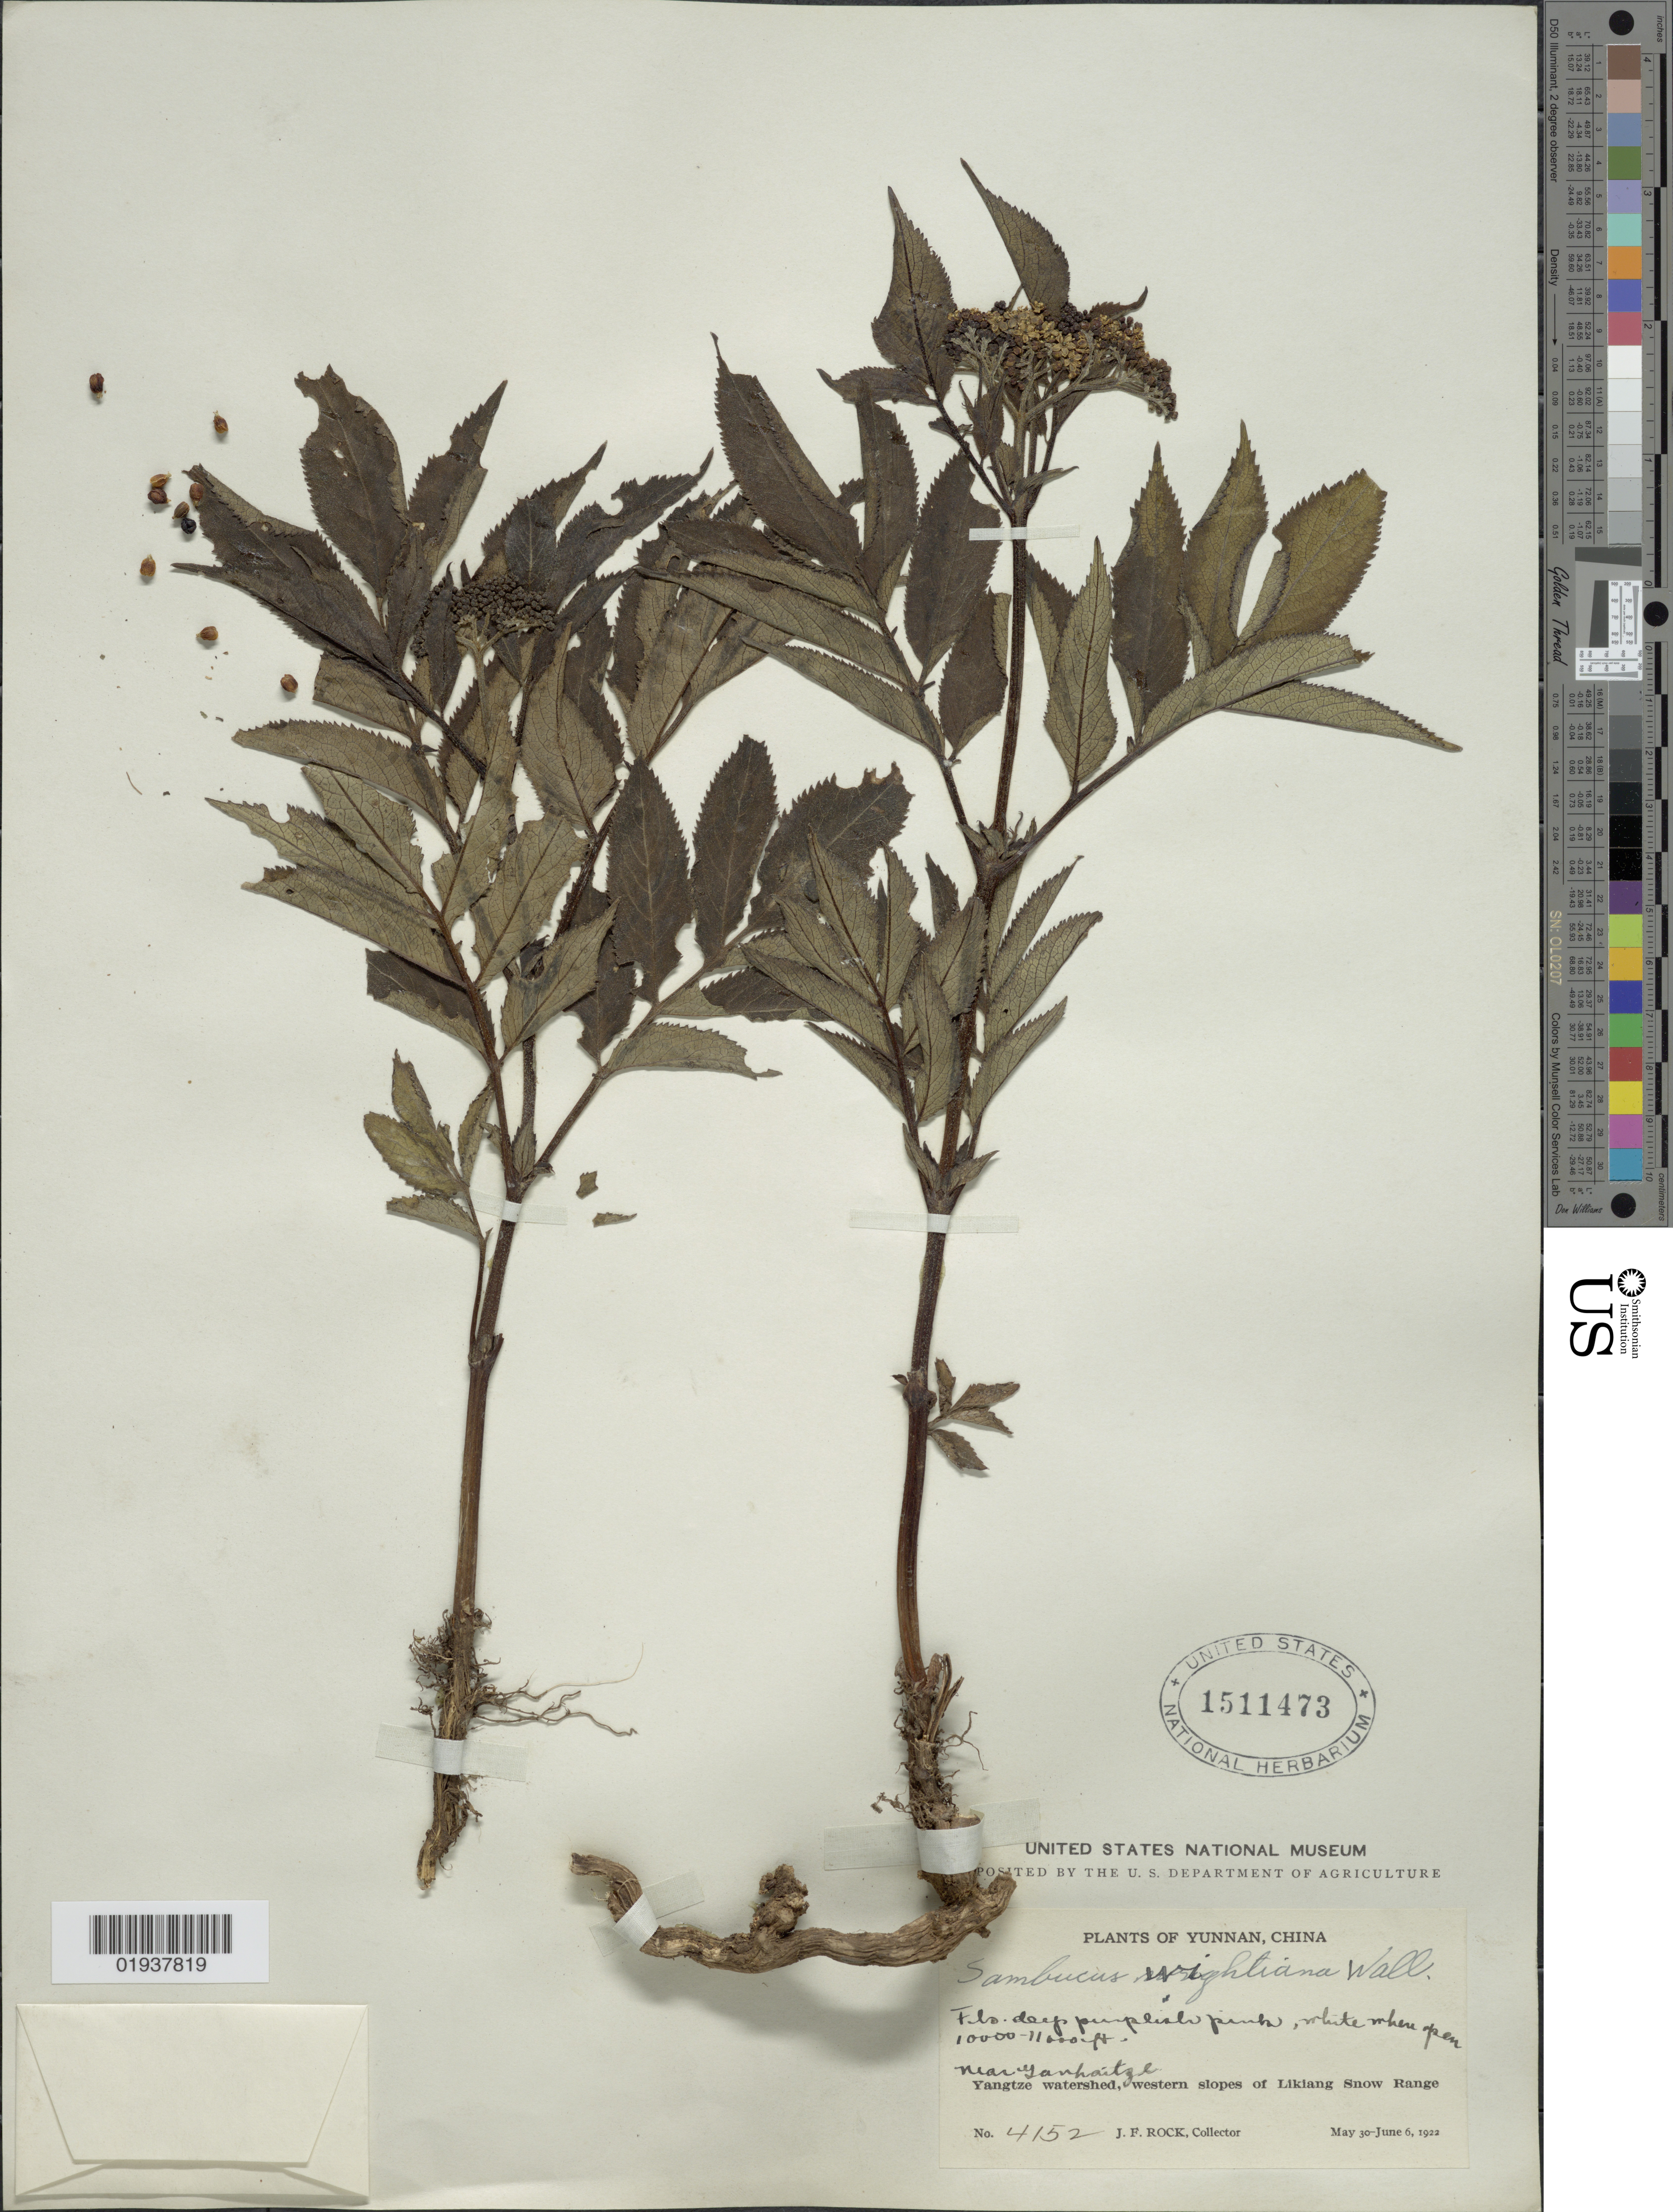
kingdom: Plantae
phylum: Tracheophyta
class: Magnoliopsida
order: Dipsacales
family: Viburnaceae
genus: Sambucus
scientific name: Sambucus wightiana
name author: Wall. ex Wight & Arn.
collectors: J. Rock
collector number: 4152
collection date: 1922-05-30/1922-06-06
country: China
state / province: Yunnan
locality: Near Yanhaitze. Yangtze watershed, western slopes of Likiang Snow Range.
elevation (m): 3048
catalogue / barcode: US 1511473